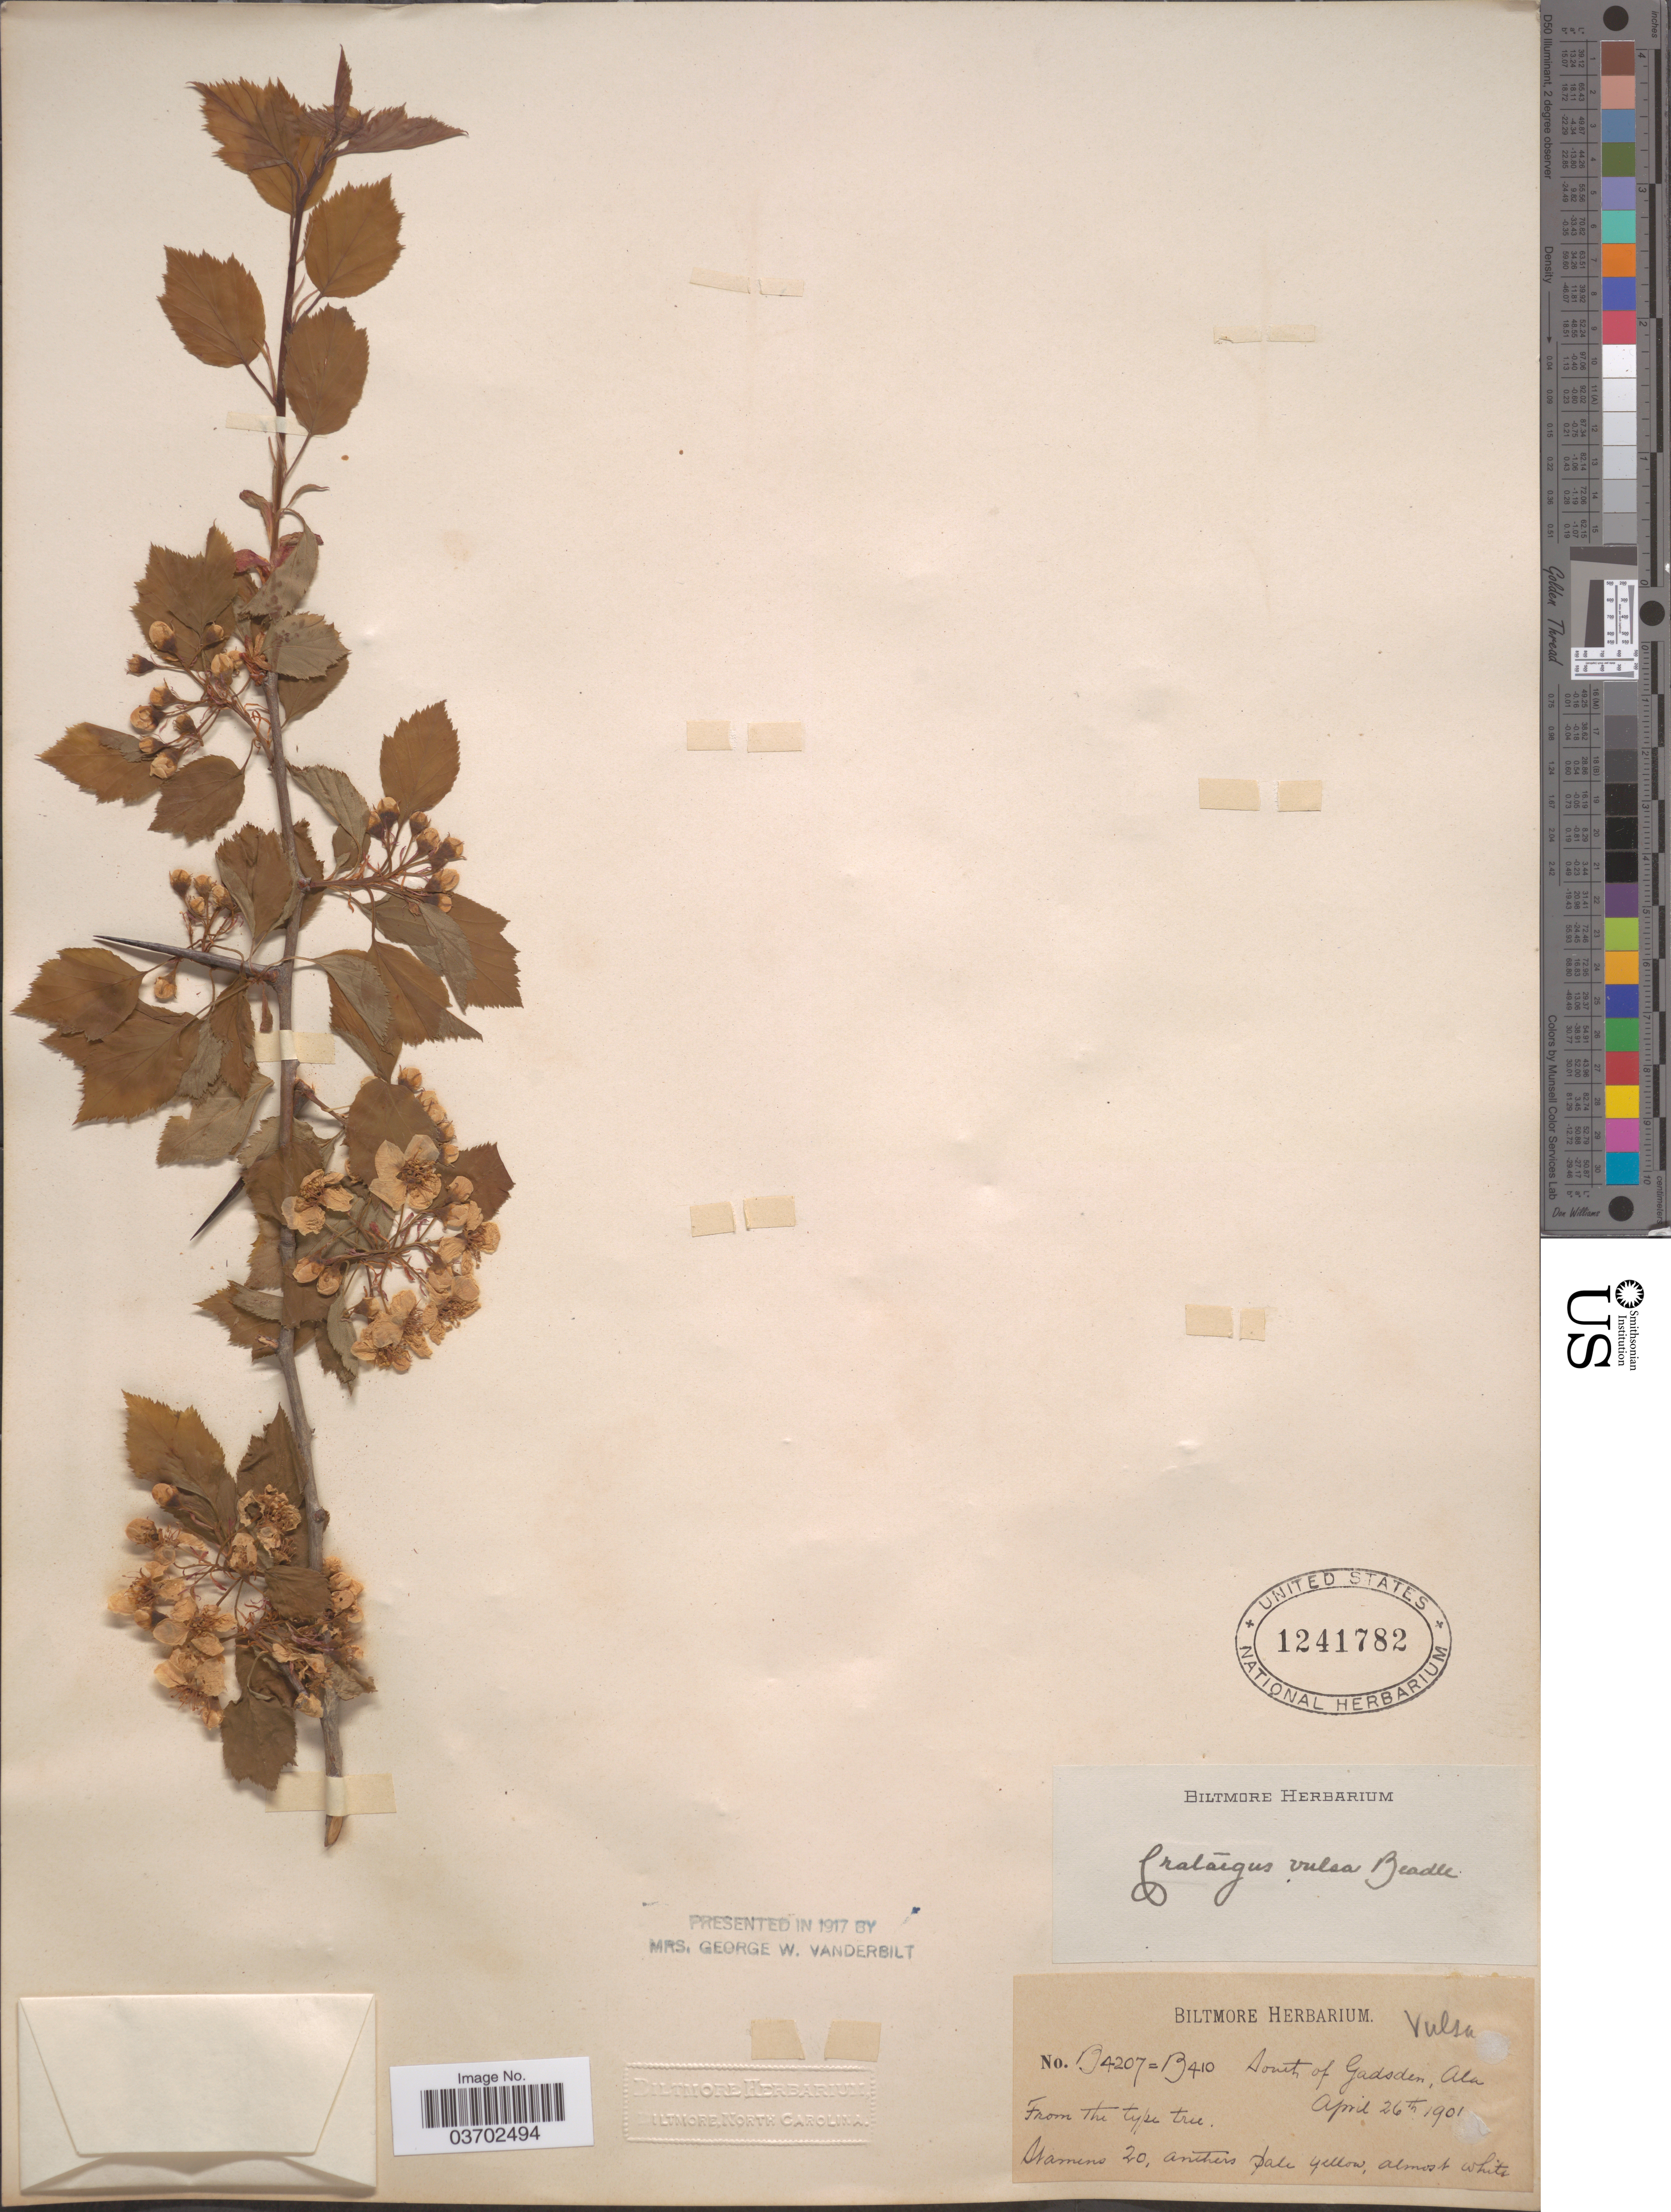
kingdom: Plantae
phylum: Tracheophyta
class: Magnoliopsida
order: Rosales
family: Rosaceae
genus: Crataegus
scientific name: Crataegus vulsa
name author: Beadle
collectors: ex herb. Biltmore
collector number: B4207=B410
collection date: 1901-04-26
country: United States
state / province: Alabama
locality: South of Gadsden.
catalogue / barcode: US 1241782